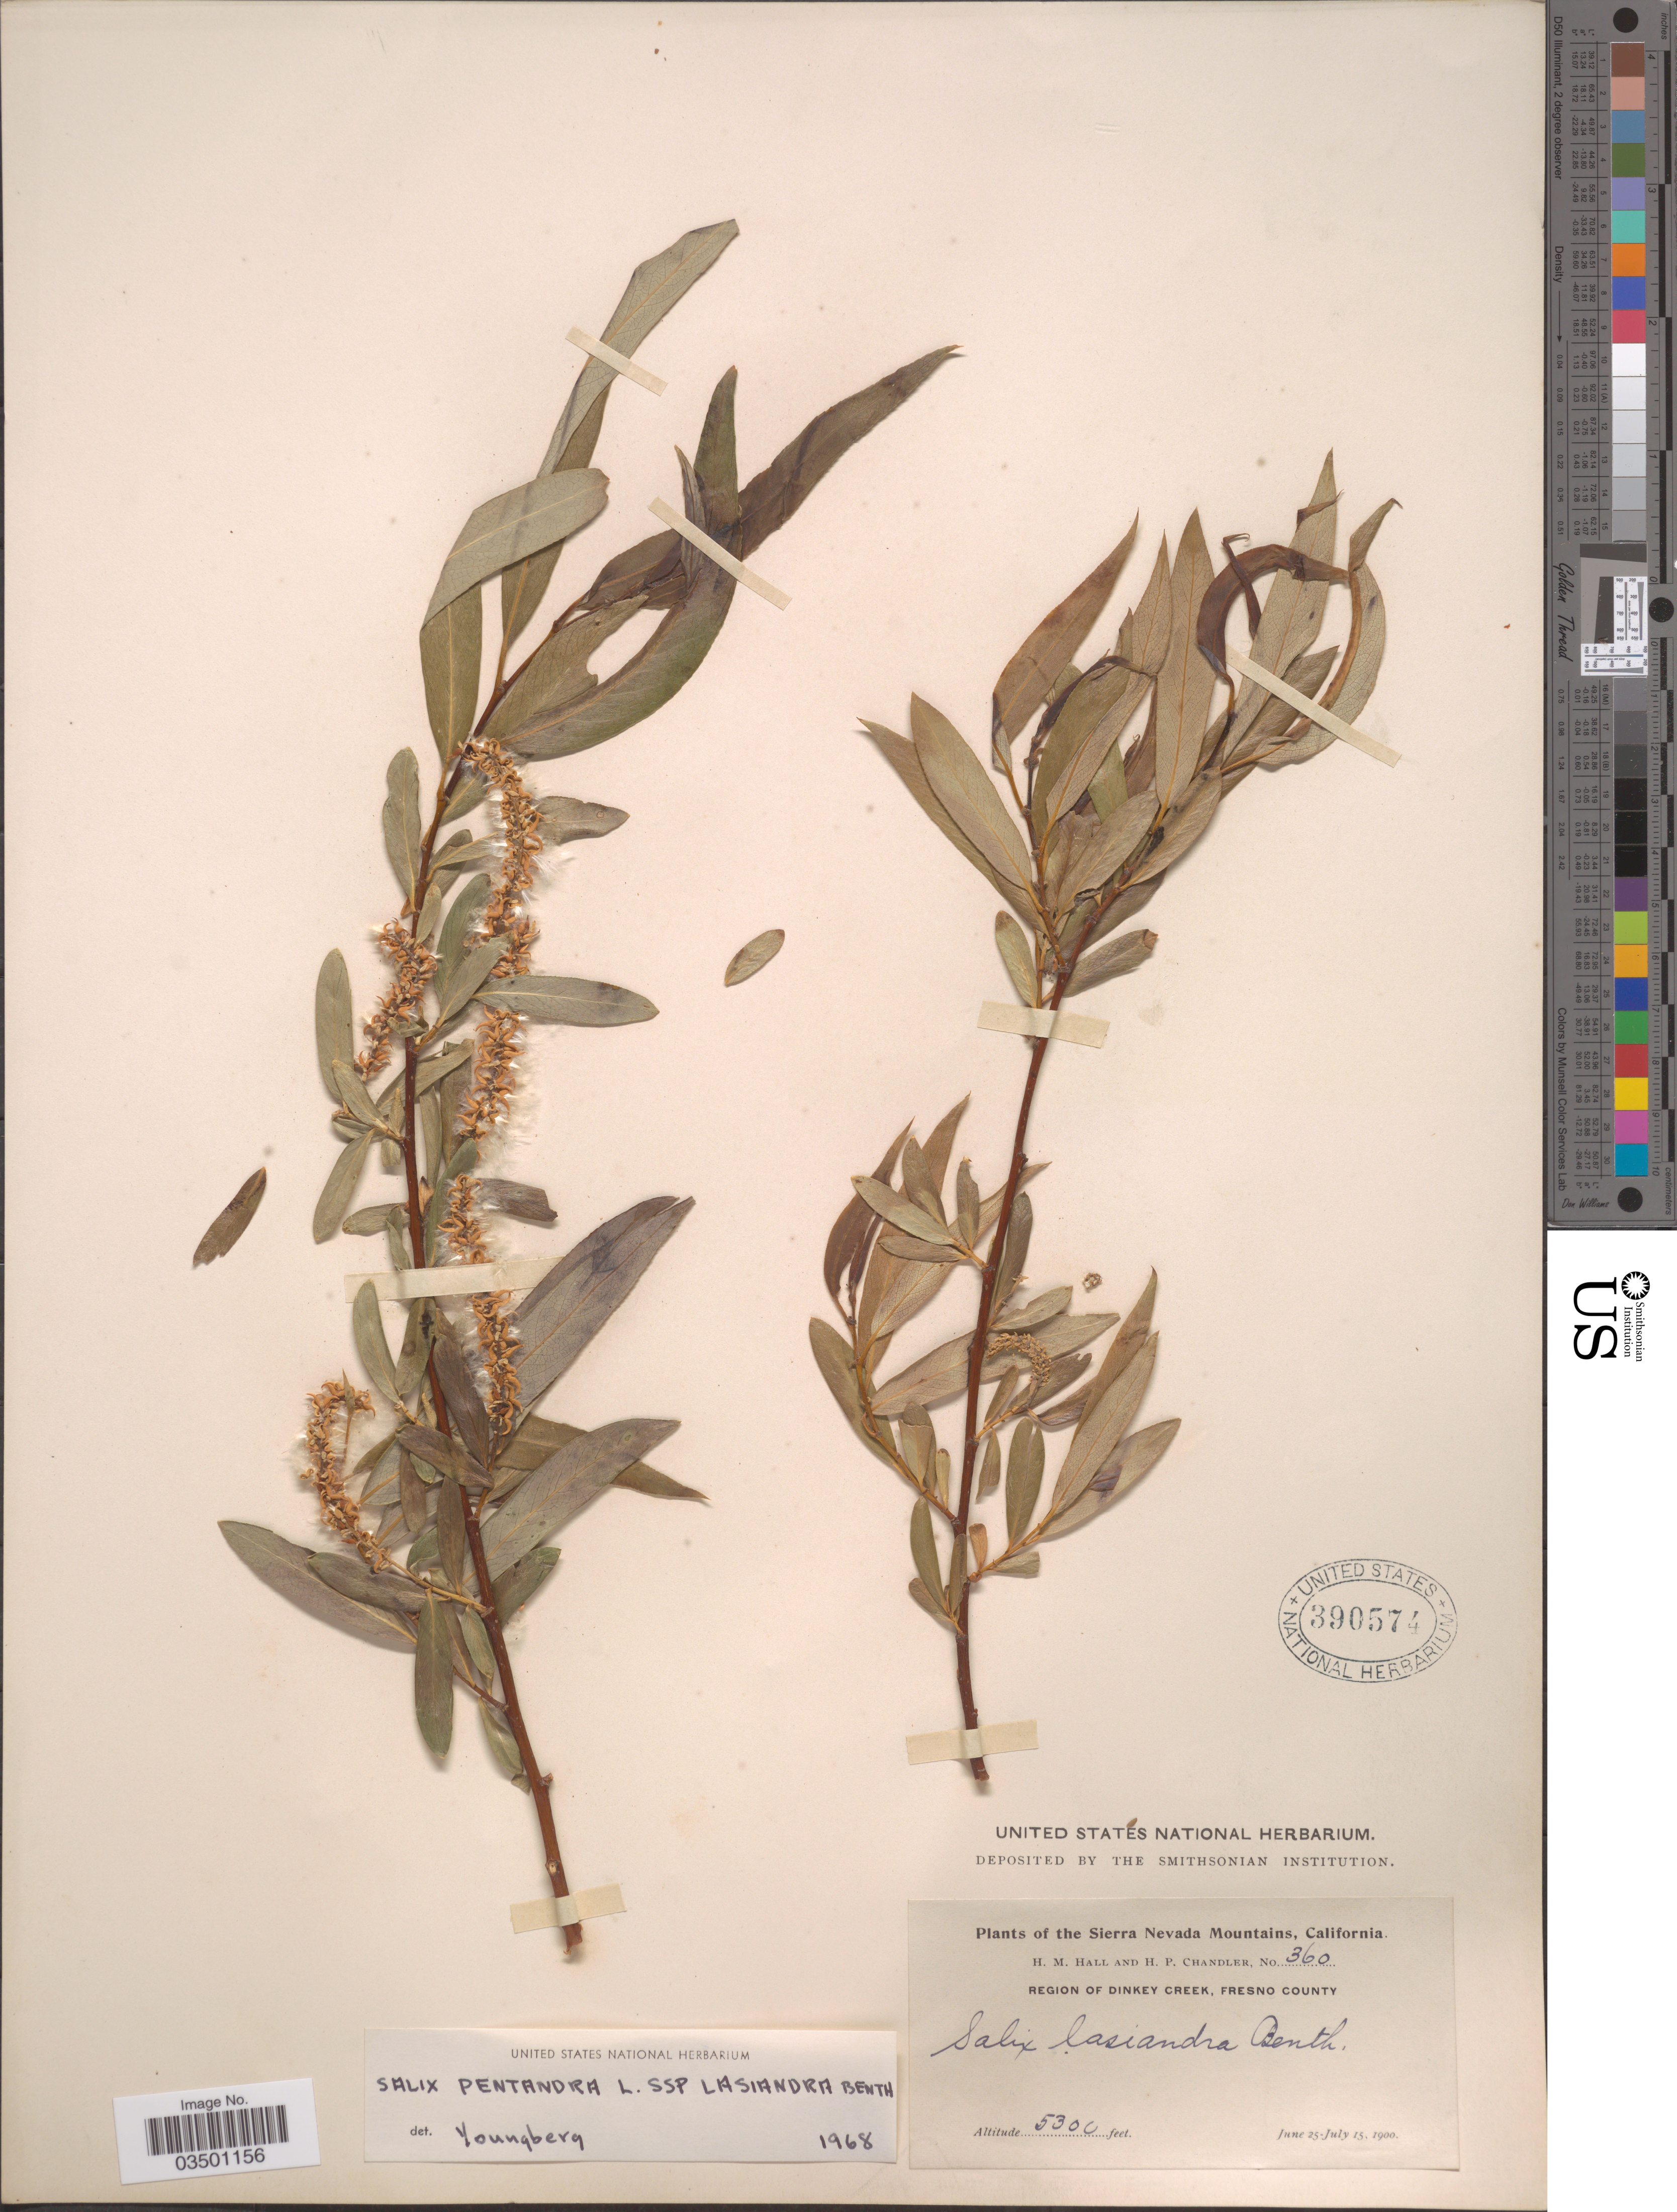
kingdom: Plantae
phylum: Tracheophyta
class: Magnoliopsida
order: Malpighiales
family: Salicaceae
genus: Salix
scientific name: Salix lasiandra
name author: Benth.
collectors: H. M. Hall & H. Chandler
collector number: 360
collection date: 1900-06-25/1900-07-15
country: United States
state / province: California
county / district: Fresno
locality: Sierra Nevada Mountains. Region of Dinkey Creek, Fresno County.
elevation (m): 1615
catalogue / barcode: US 390574